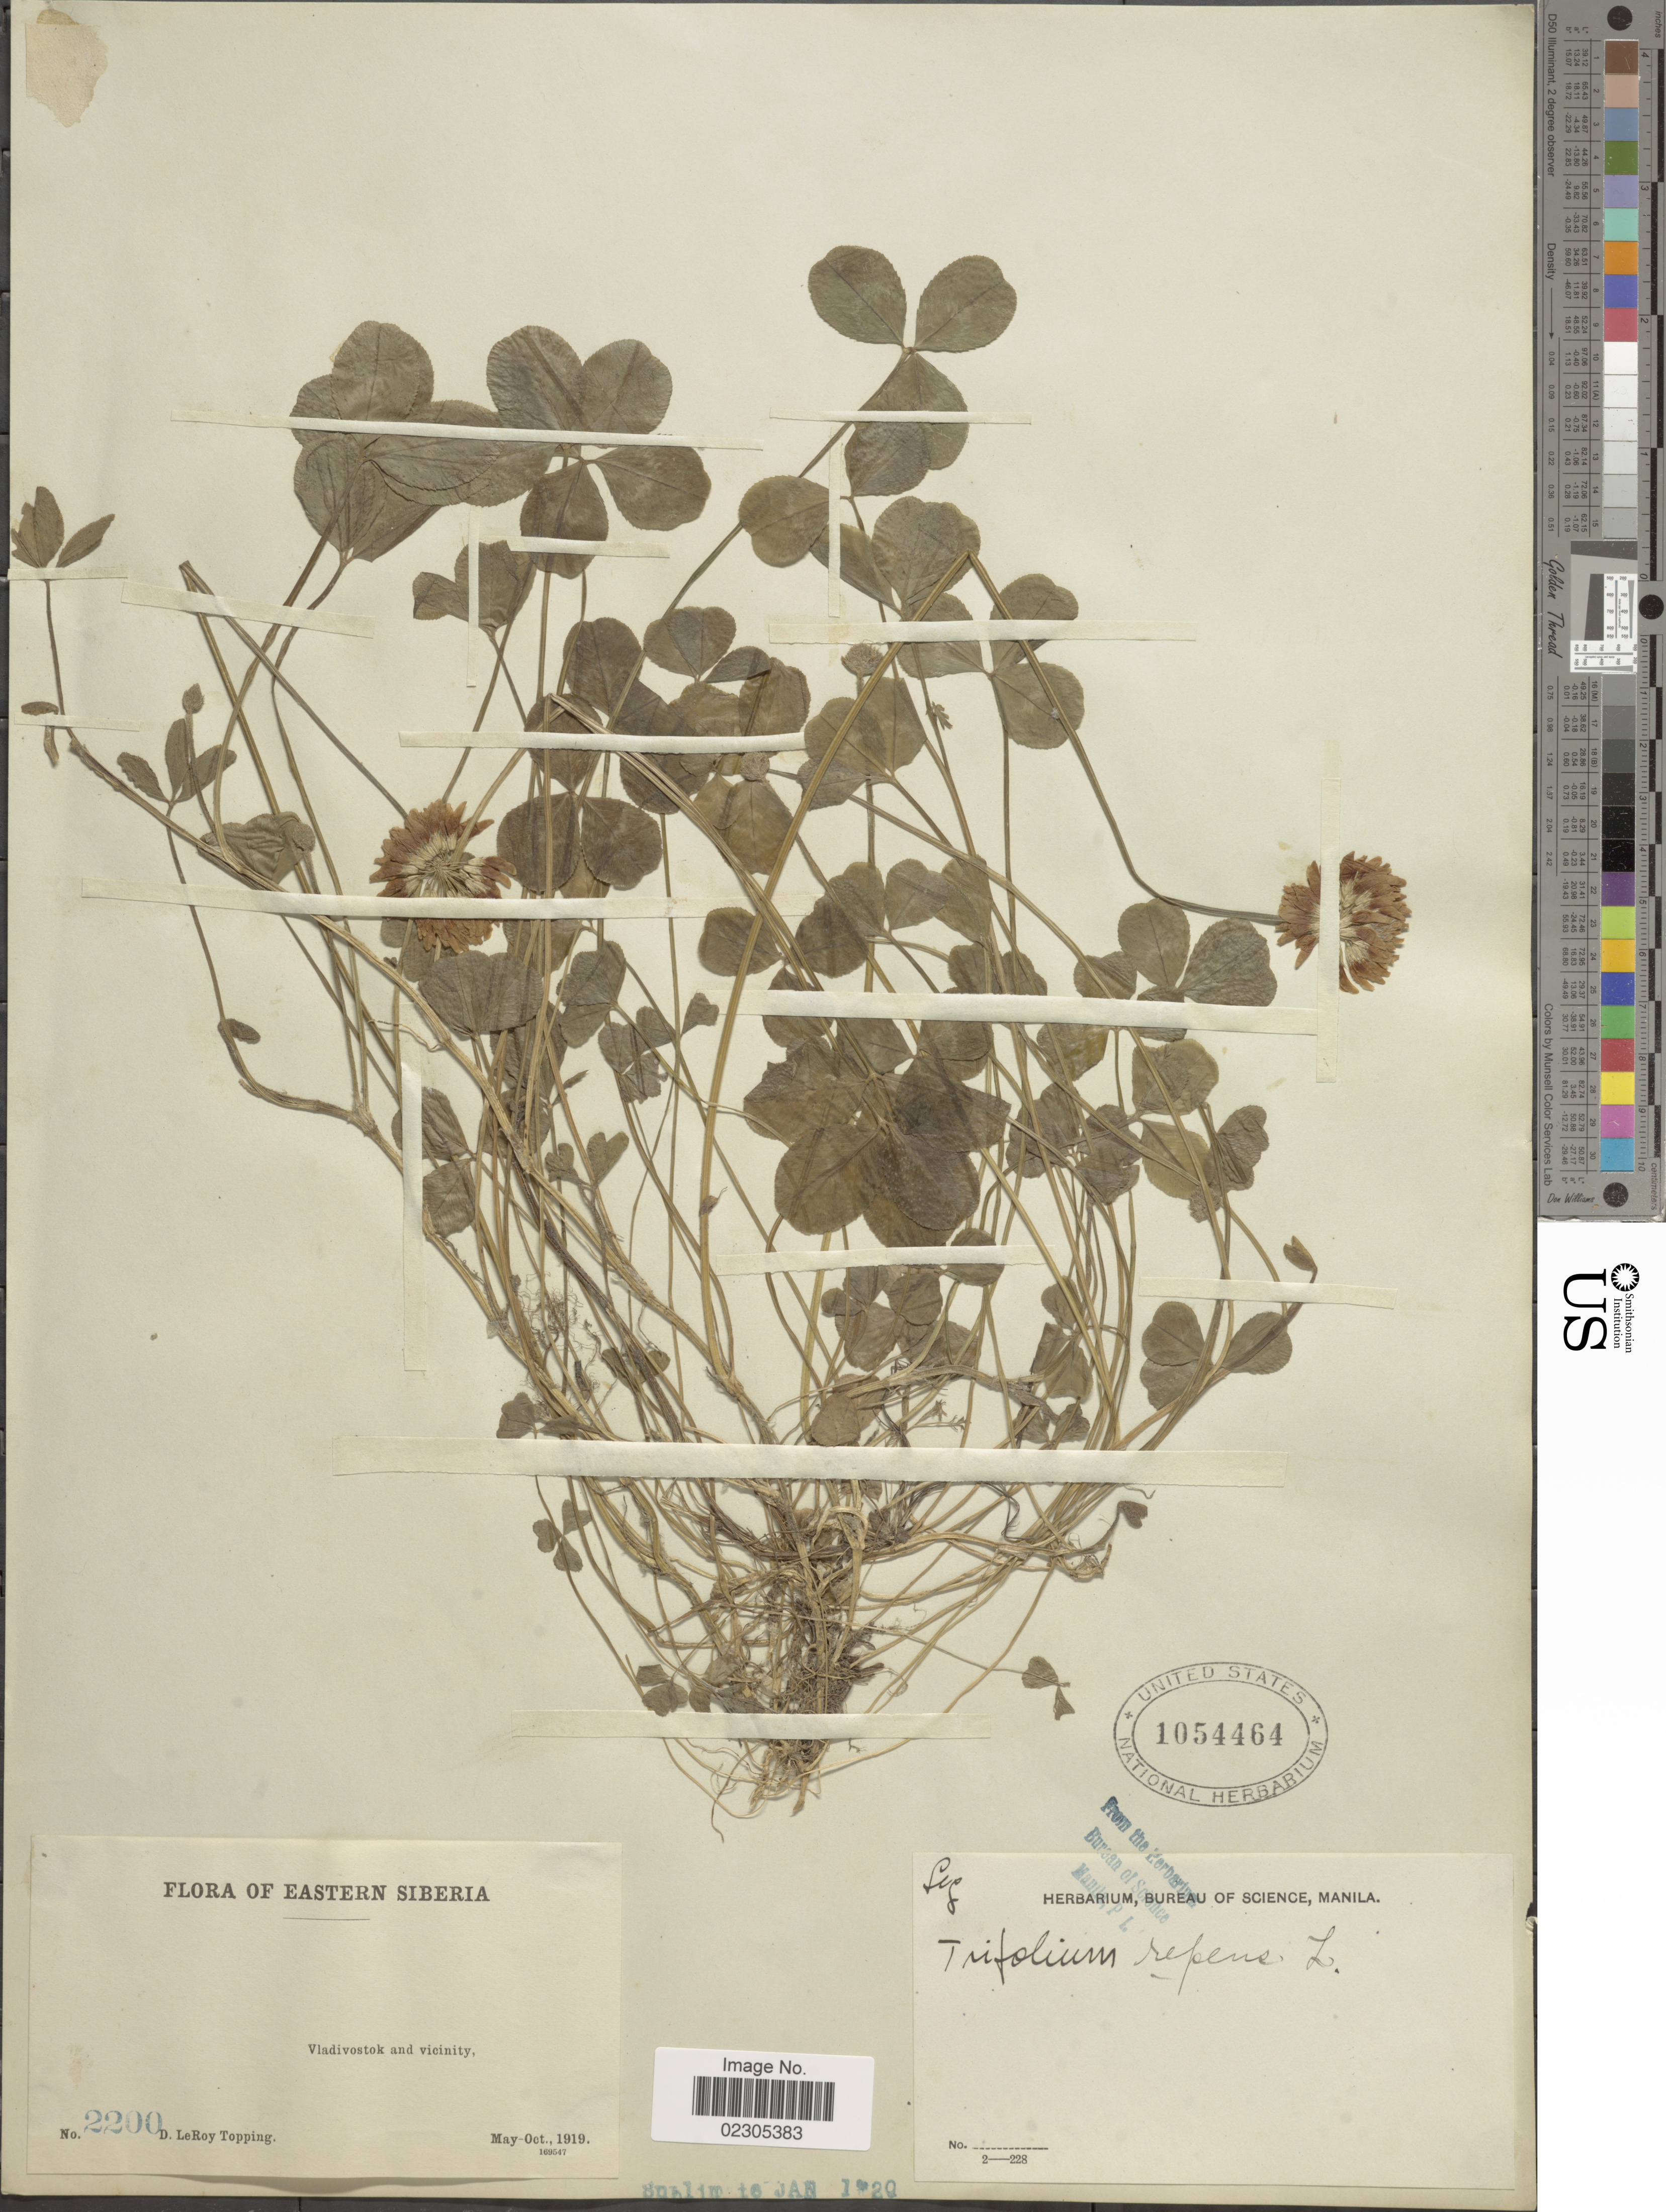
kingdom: Plantae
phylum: Tracheophyta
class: Magnoliopsida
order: Fabales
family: Fabaceae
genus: Trifolium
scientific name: Trifolium repens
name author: L.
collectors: D. L. Topping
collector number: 2200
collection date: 1919-05/1919-10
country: Russian Federation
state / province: Primorsky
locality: Eastern Siberia, Vladivostok and vicinity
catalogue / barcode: US 1054464